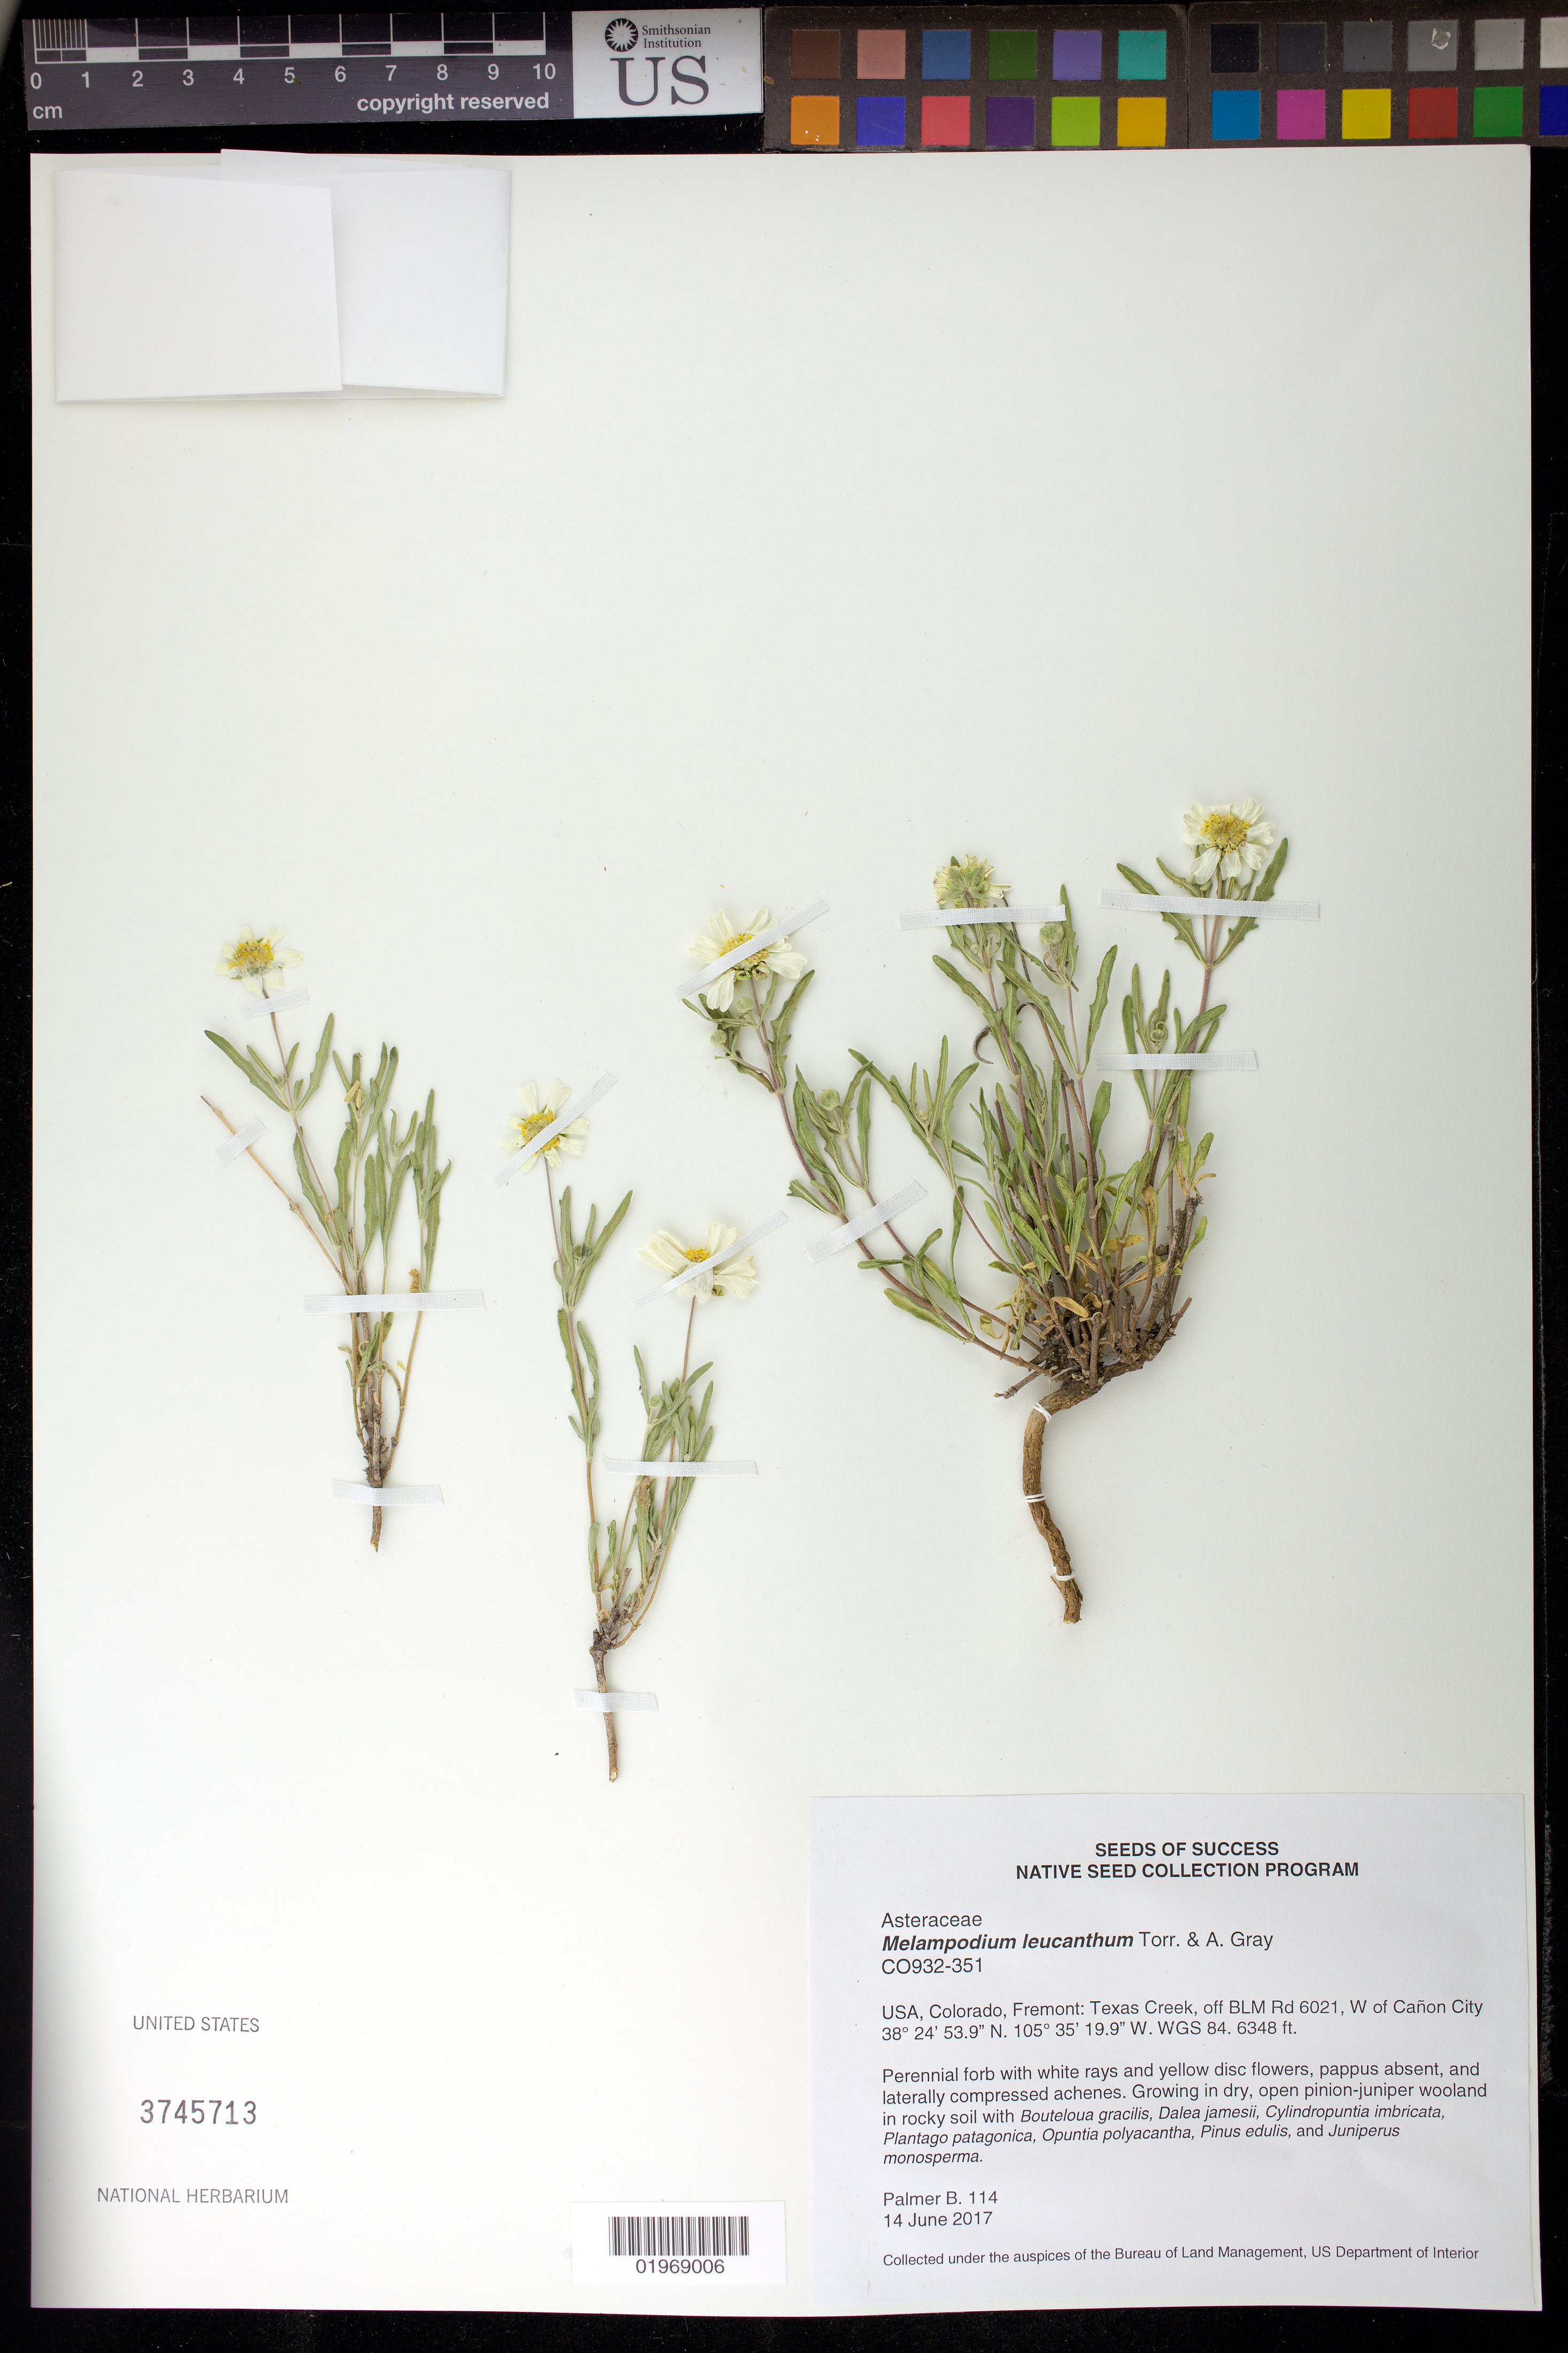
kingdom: Plantae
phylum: Tracheophyta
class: Magnoliopsida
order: Asterales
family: Asteraceae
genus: Melampodium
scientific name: Melampodium leucanthum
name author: Torr. & A. Gray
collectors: B. Palmer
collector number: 114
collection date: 2017-06-14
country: United States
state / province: Colorado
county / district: Fremont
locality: Texas Creek Recreation Area, off BLM Road 6021, W of Canyon City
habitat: Open woodland in rocky soil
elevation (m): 1935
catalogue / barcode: US 3745713